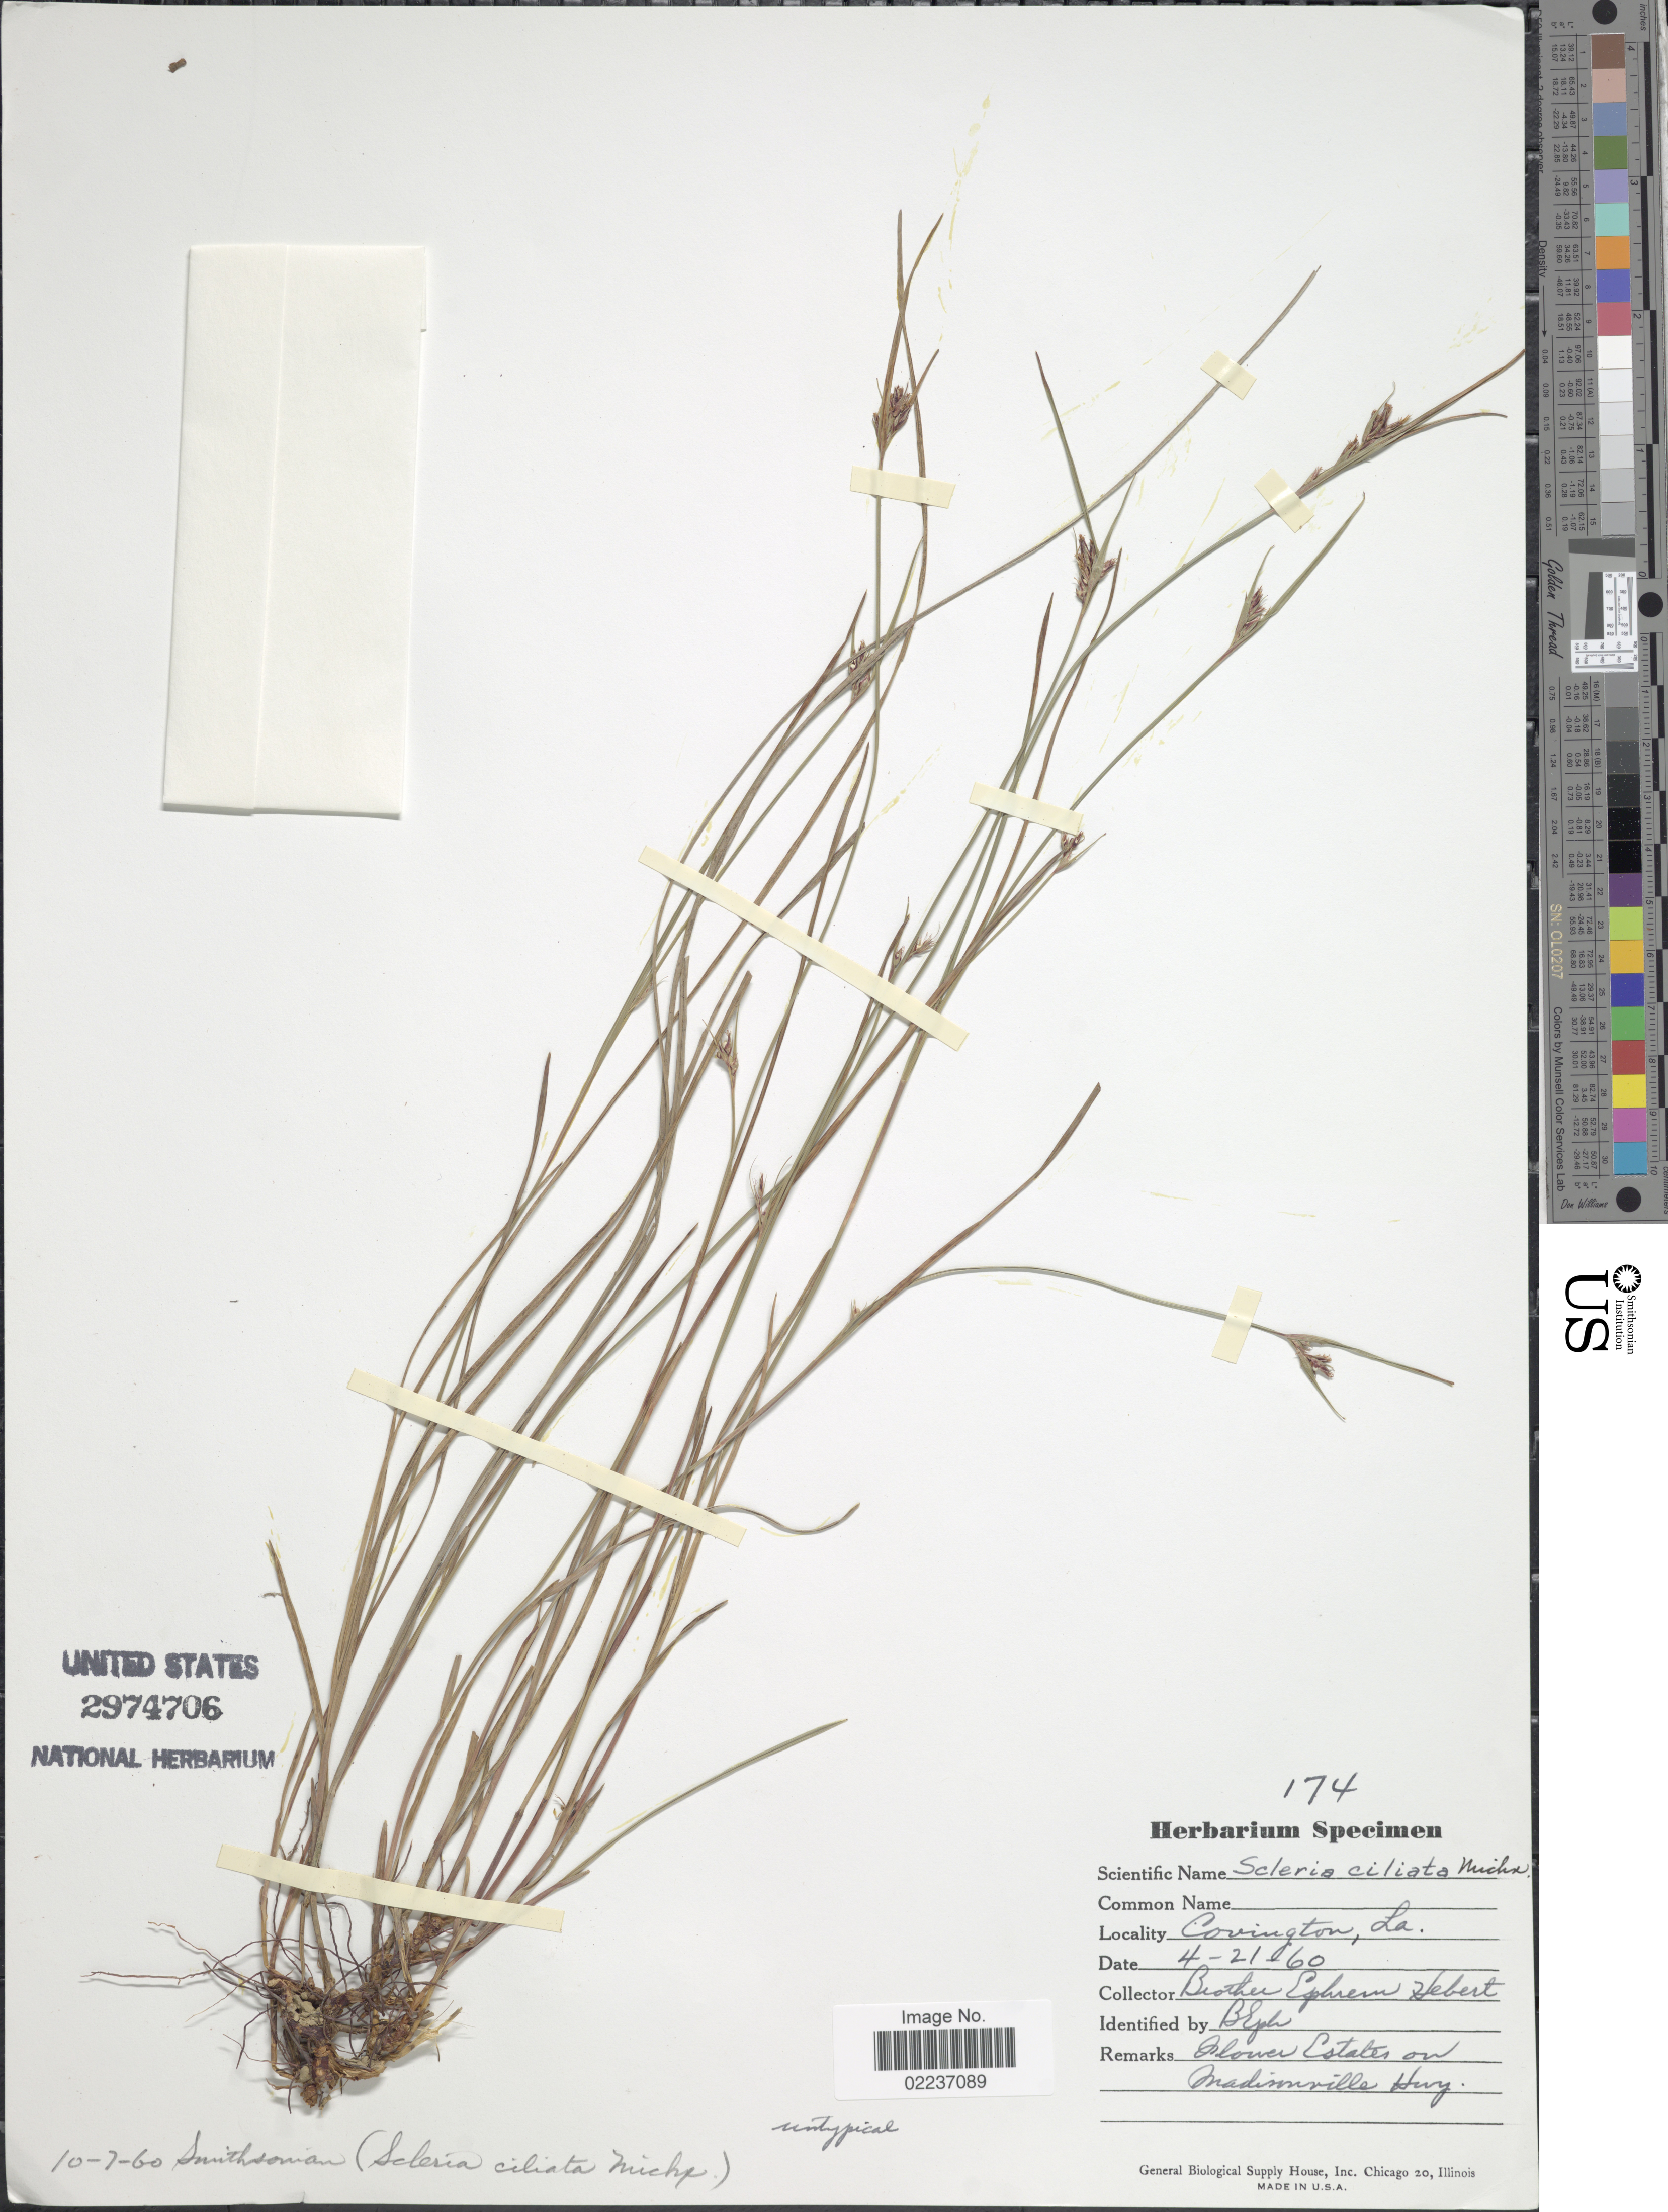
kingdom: Plantae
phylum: Tracheophyta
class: Liliopsida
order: Poales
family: Cyperaceae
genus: Scleria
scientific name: Scleria ciliata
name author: Michx.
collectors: E. Hebert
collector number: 174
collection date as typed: Transcribed d/m/y: 21/4/60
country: United States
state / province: Louisiana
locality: Covington, on Madisonville Hwy.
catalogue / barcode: US 2974706